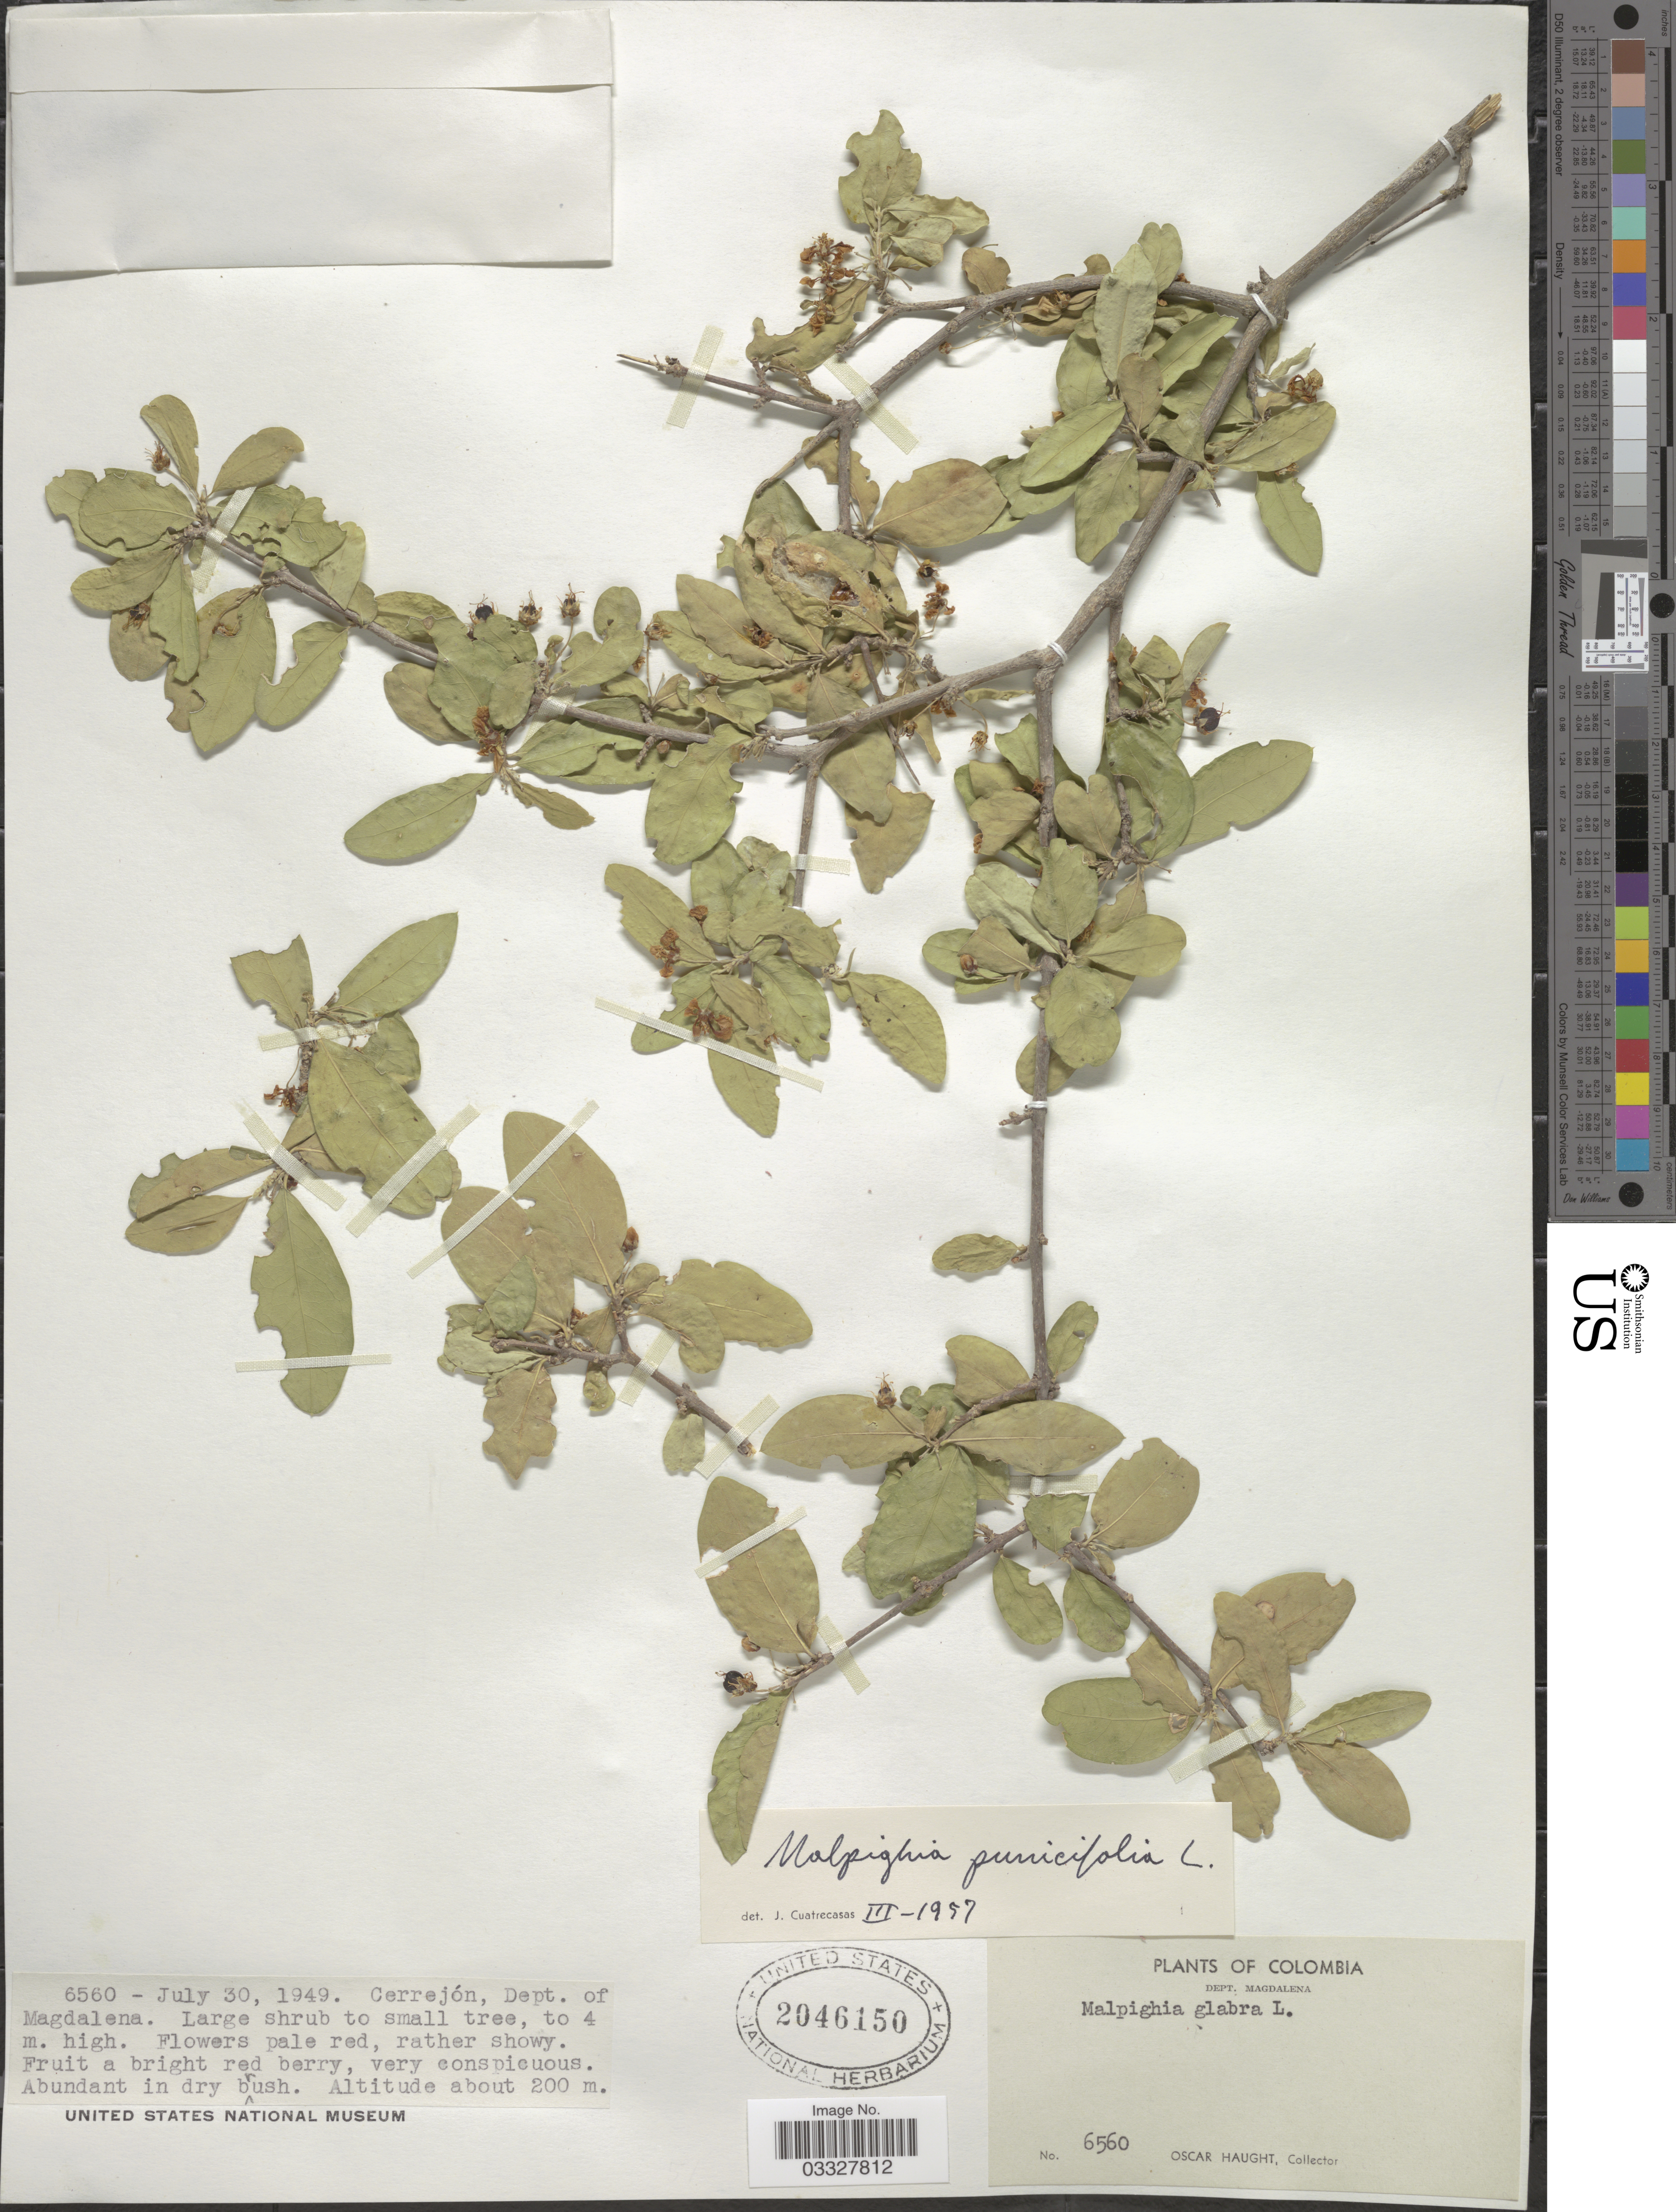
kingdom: Plantae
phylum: Tracheophyta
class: Magnoliopsida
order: Malpighiales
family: Malpighiaceae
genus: Malpighia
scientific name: Malpighia emarginata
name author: DC.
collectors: O. L. Haught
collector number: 6560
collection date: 1949-07-30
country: Colombia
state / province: Magdalena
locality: Cerrejón, Dept. of Magdalena.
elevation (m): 200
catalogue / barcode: US 2046150